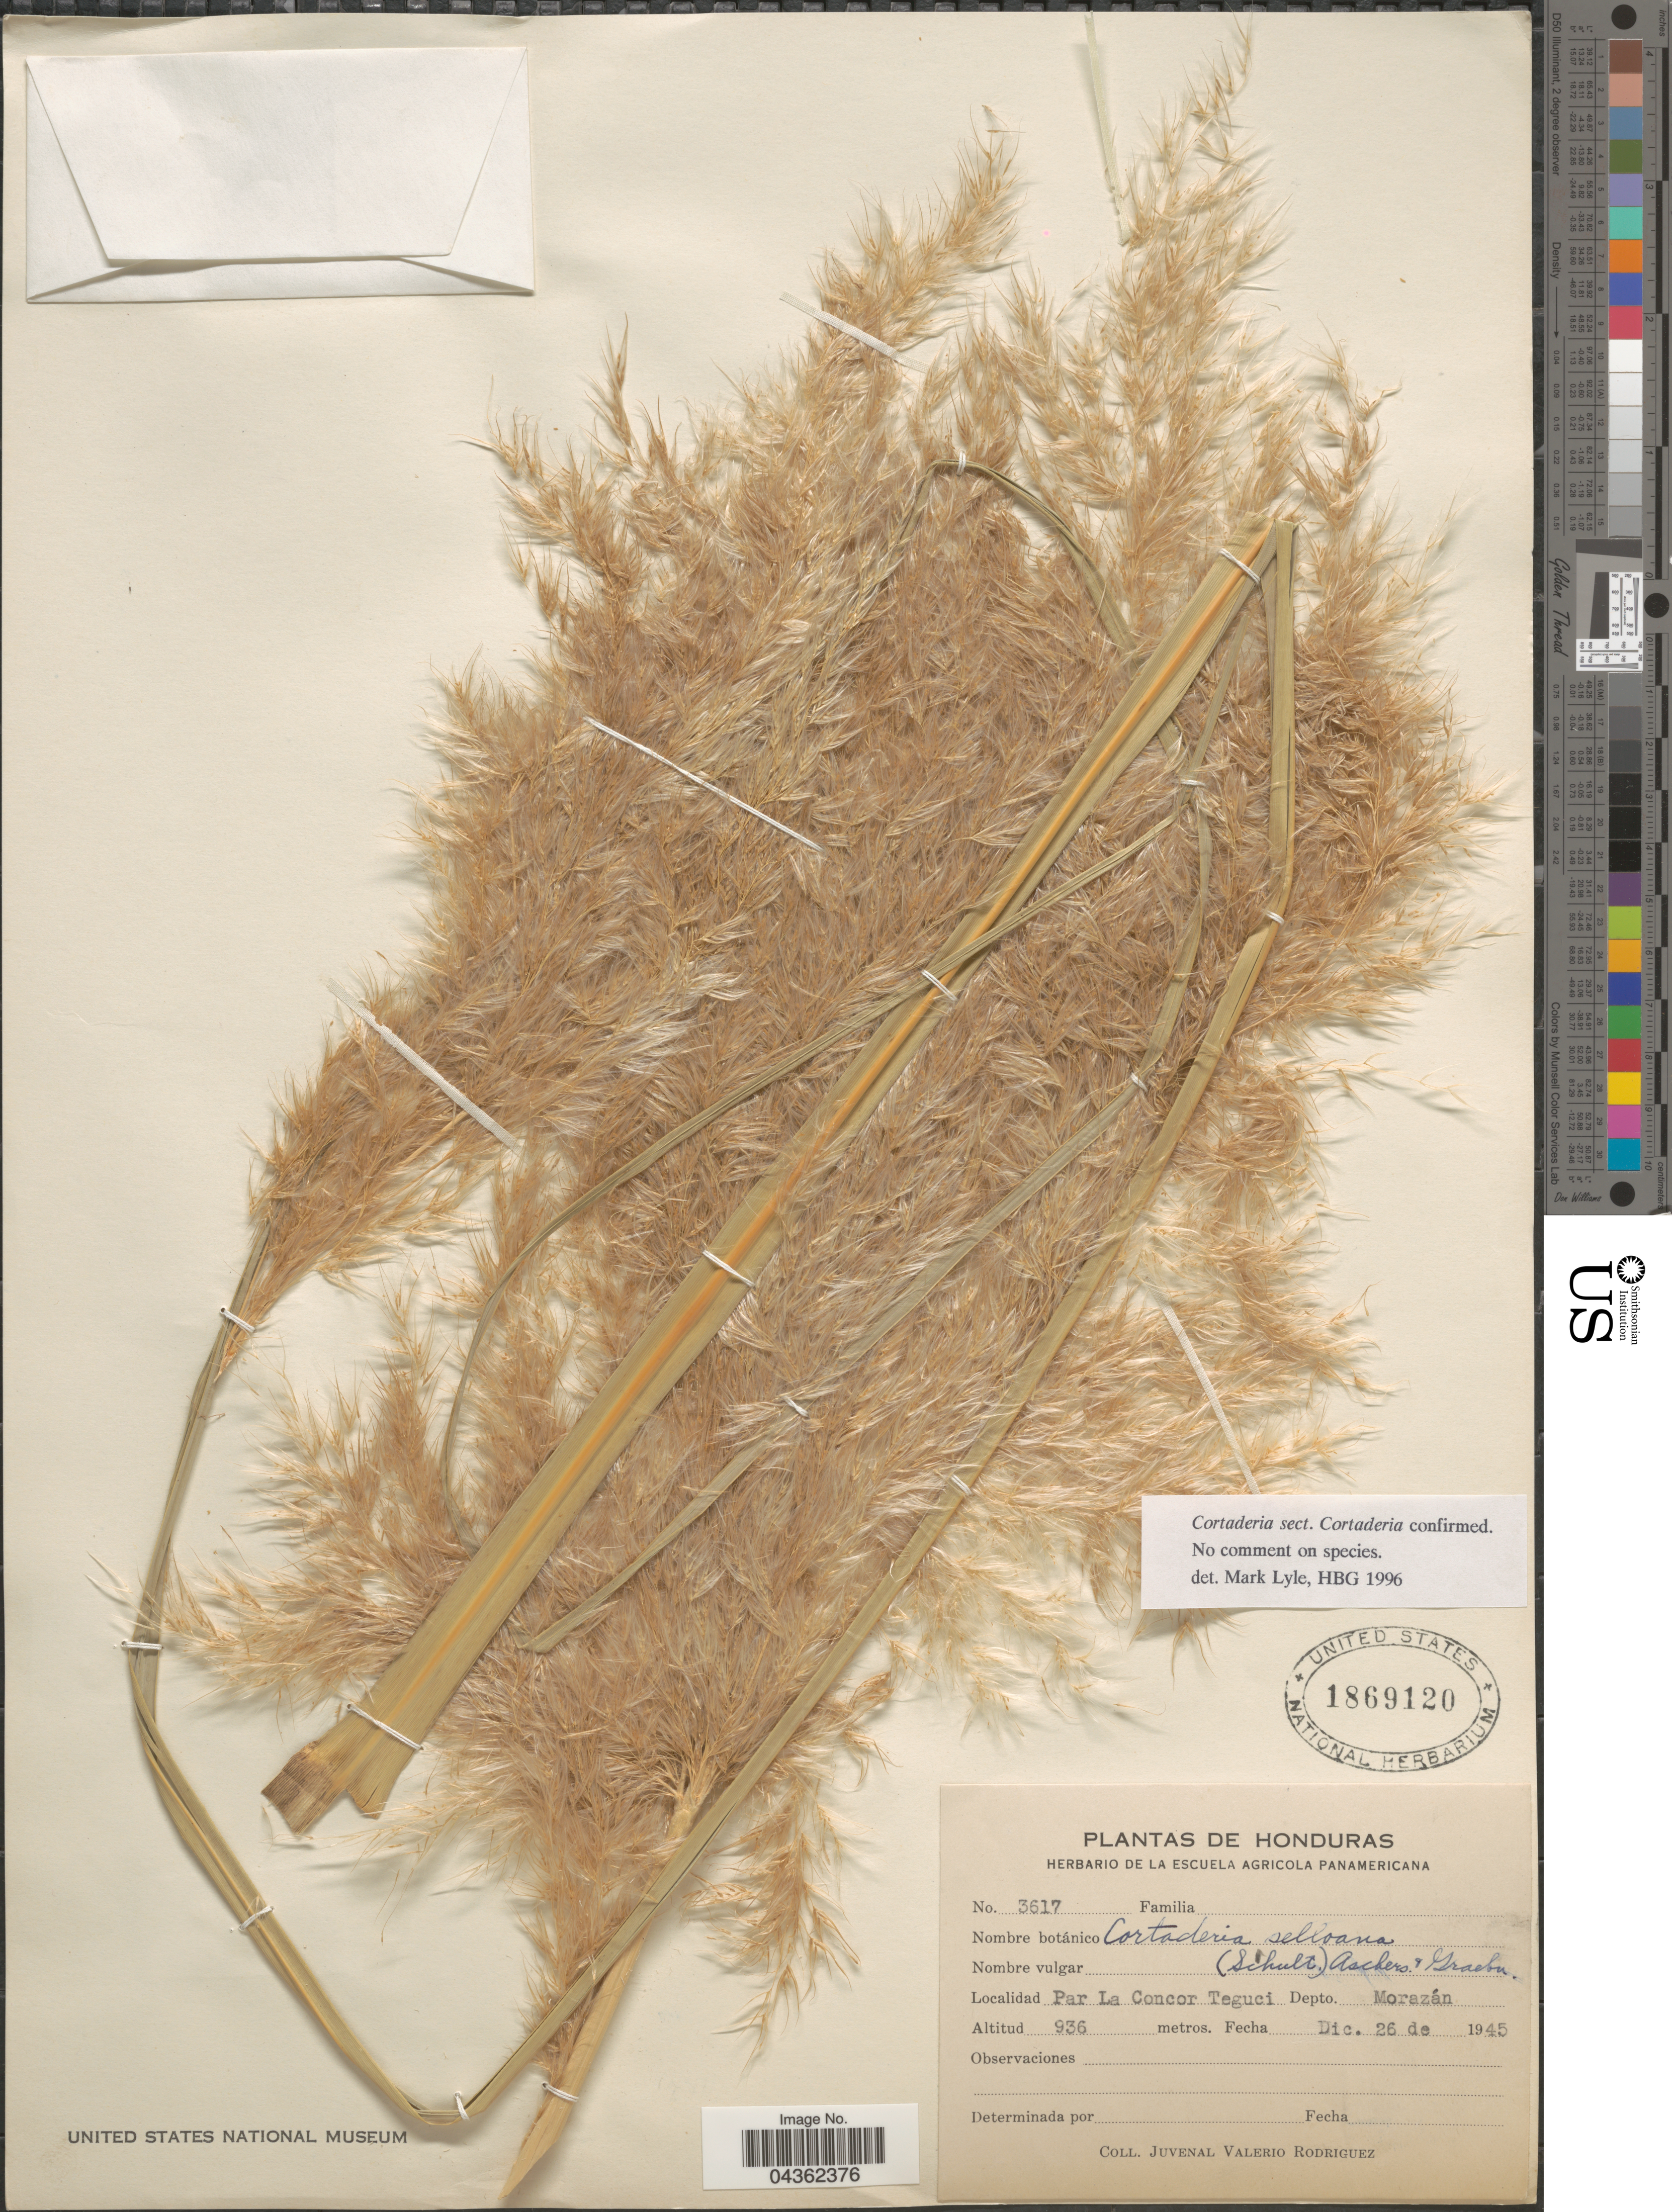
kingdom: Plantae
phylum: Tracheophyta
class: Liliopsida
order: Poales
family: Poaceae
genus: Cortaderia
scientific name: Cortaderia sp.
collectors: J. Rodriguez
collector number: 3617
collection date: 1945-12-26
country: Honduras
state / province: Fco. Morazán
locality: Par La Concor Teguci. Depto. Morazán.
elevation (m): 936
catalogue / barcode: US 1869120